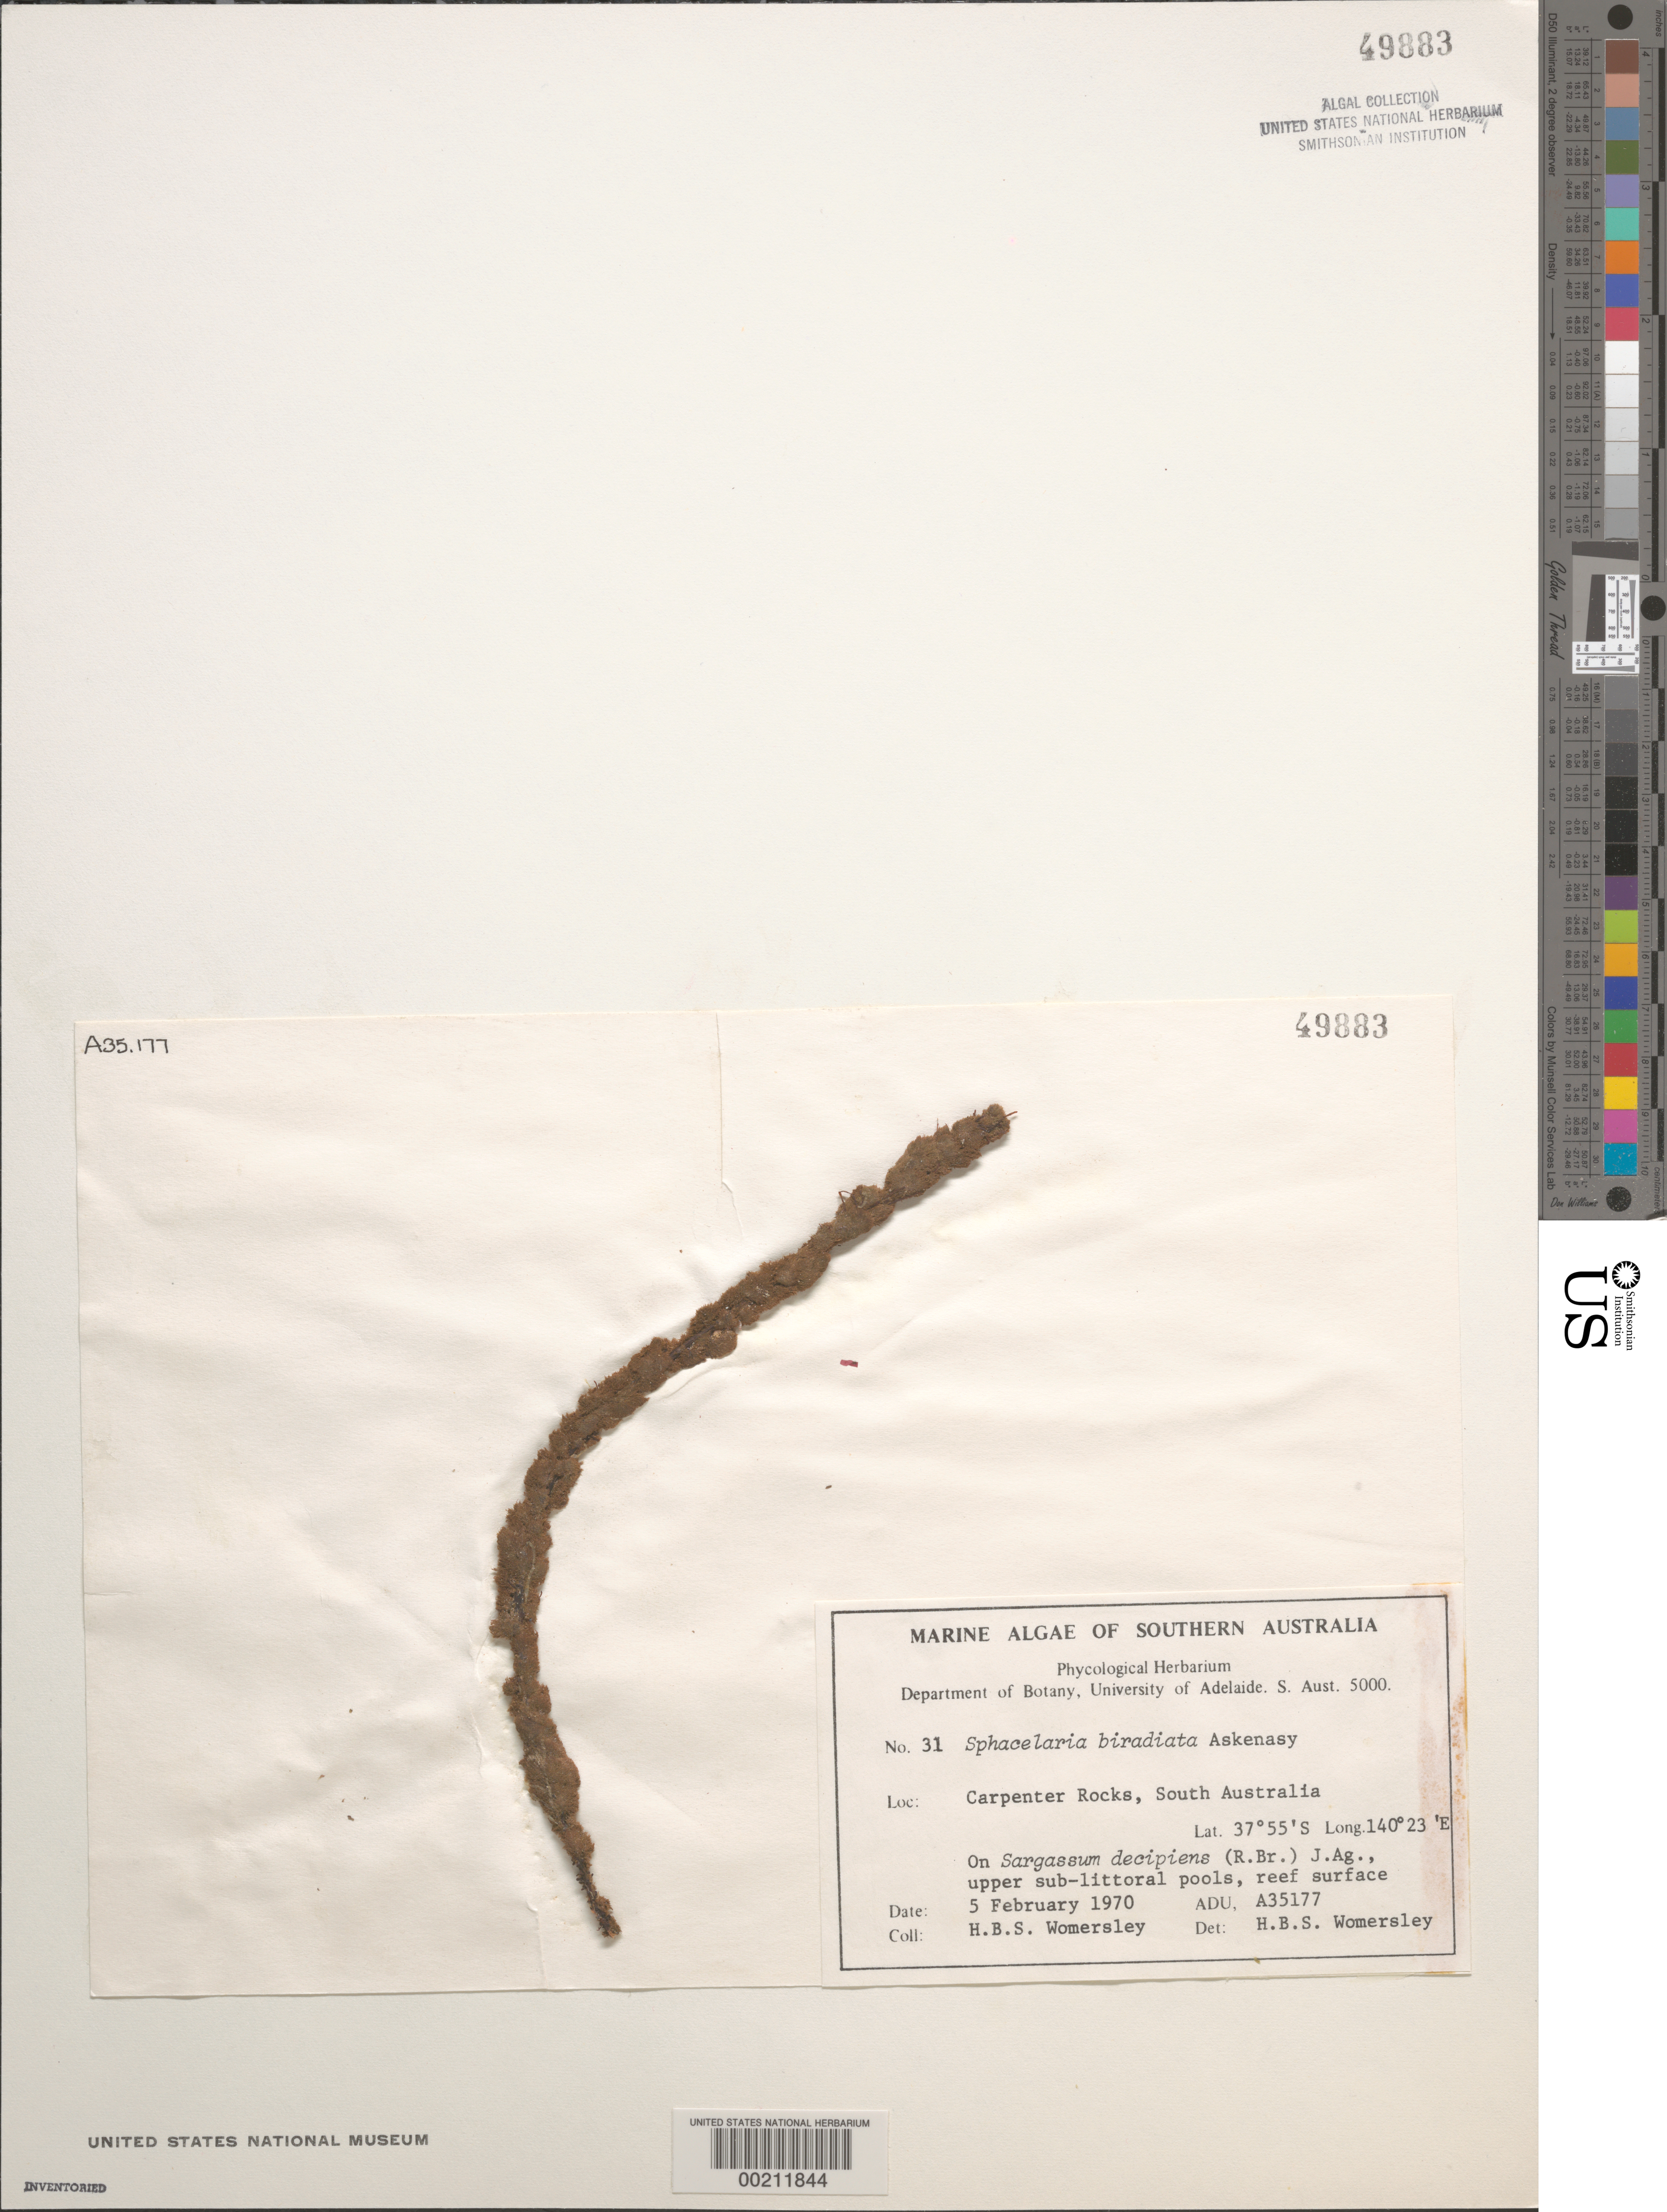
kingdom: Chromista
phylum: Ochrophyta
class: Phaeophyceae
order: Sphacelariales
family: Sphacelariaceae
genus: Sphacelaria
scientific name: Sphacelaria biradiata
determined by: Womersley, H. B. S.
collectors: H. B. S. Womersley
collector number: ADU A35177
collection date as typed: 05 Feb 1970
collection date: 1970-02-05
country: Australia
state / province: South Australia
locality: Carpenter Rocks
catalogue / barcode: US 49883